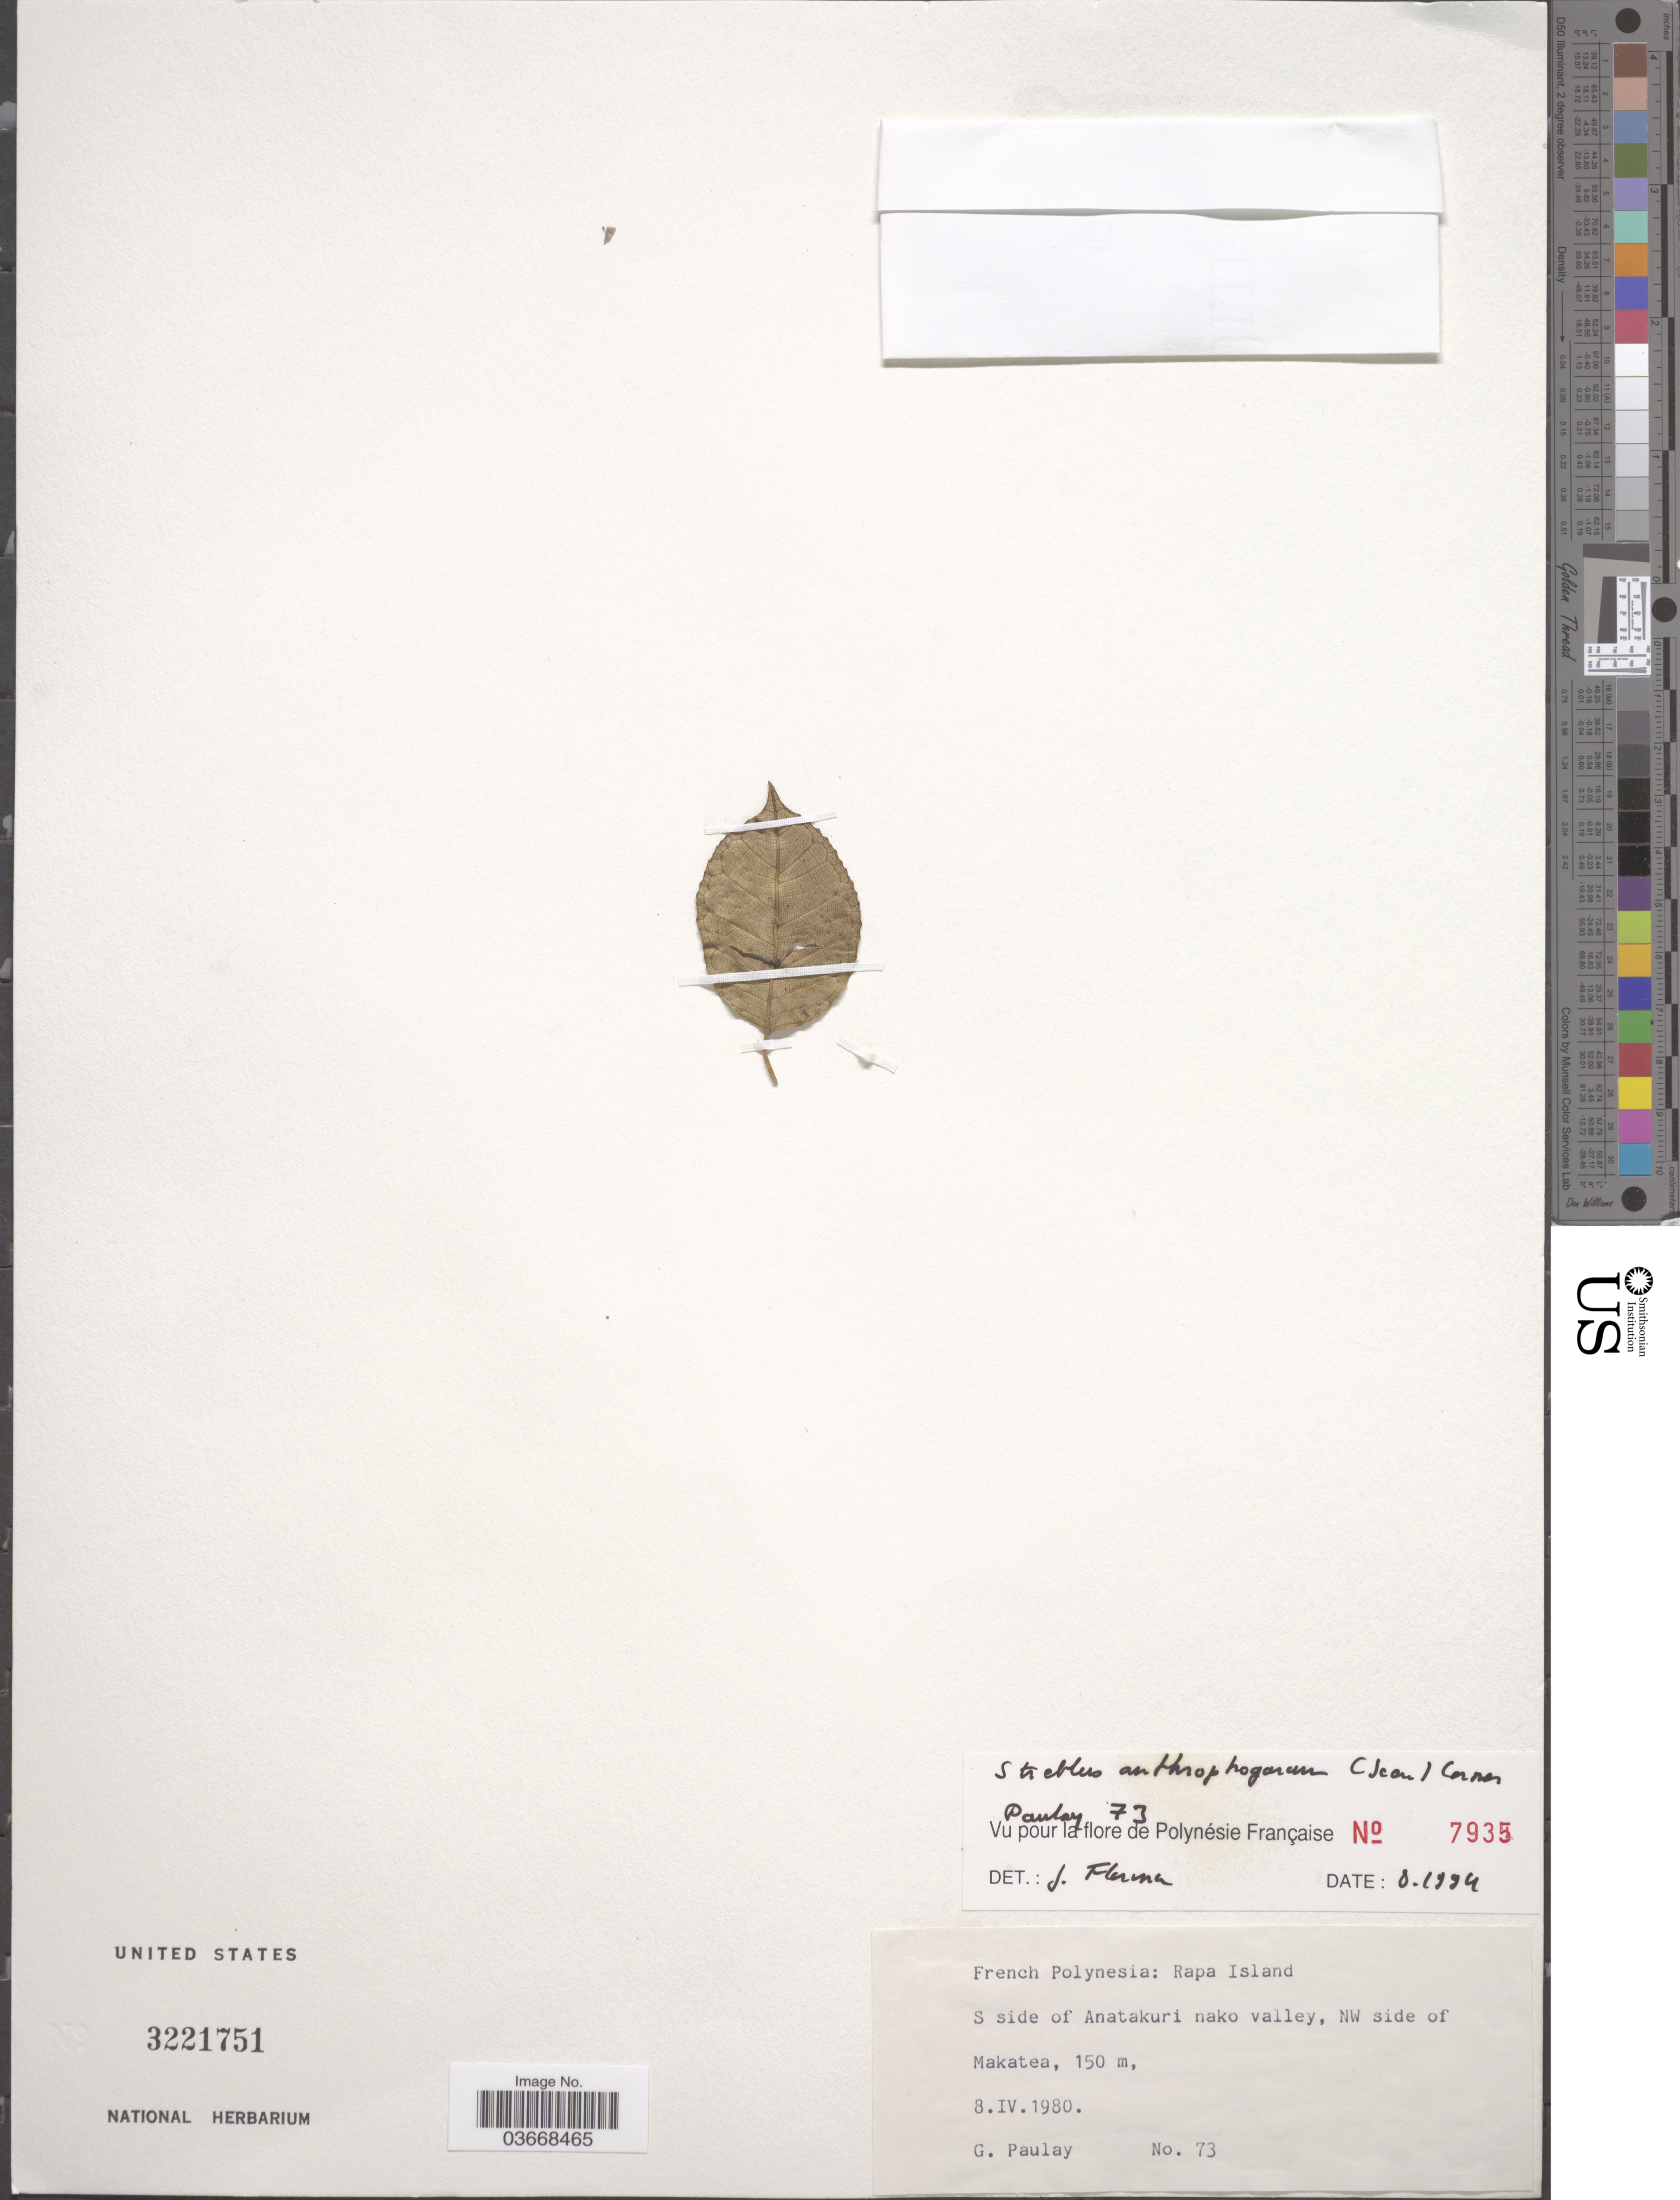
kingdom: Plantae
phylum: Tracheophyta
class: Magnoliopsida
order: Rosales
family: Moraceae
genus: Paratrophis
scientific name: Paratrophis anthropophagorum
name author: (Seem.) Benth. & Hook. f. ex Drake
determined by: Wagner, W. L., (BOT), Smithsonian Institution - National Museum of Natural History (UNITED STATES)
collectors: G. Paulay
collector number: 73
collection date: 1980-04-08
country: French Polynesia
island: Rapa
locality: Rapa Island. S side of Anatakuri nako valley, NW side of Makatea.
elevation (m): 150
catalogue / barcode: US 3221751